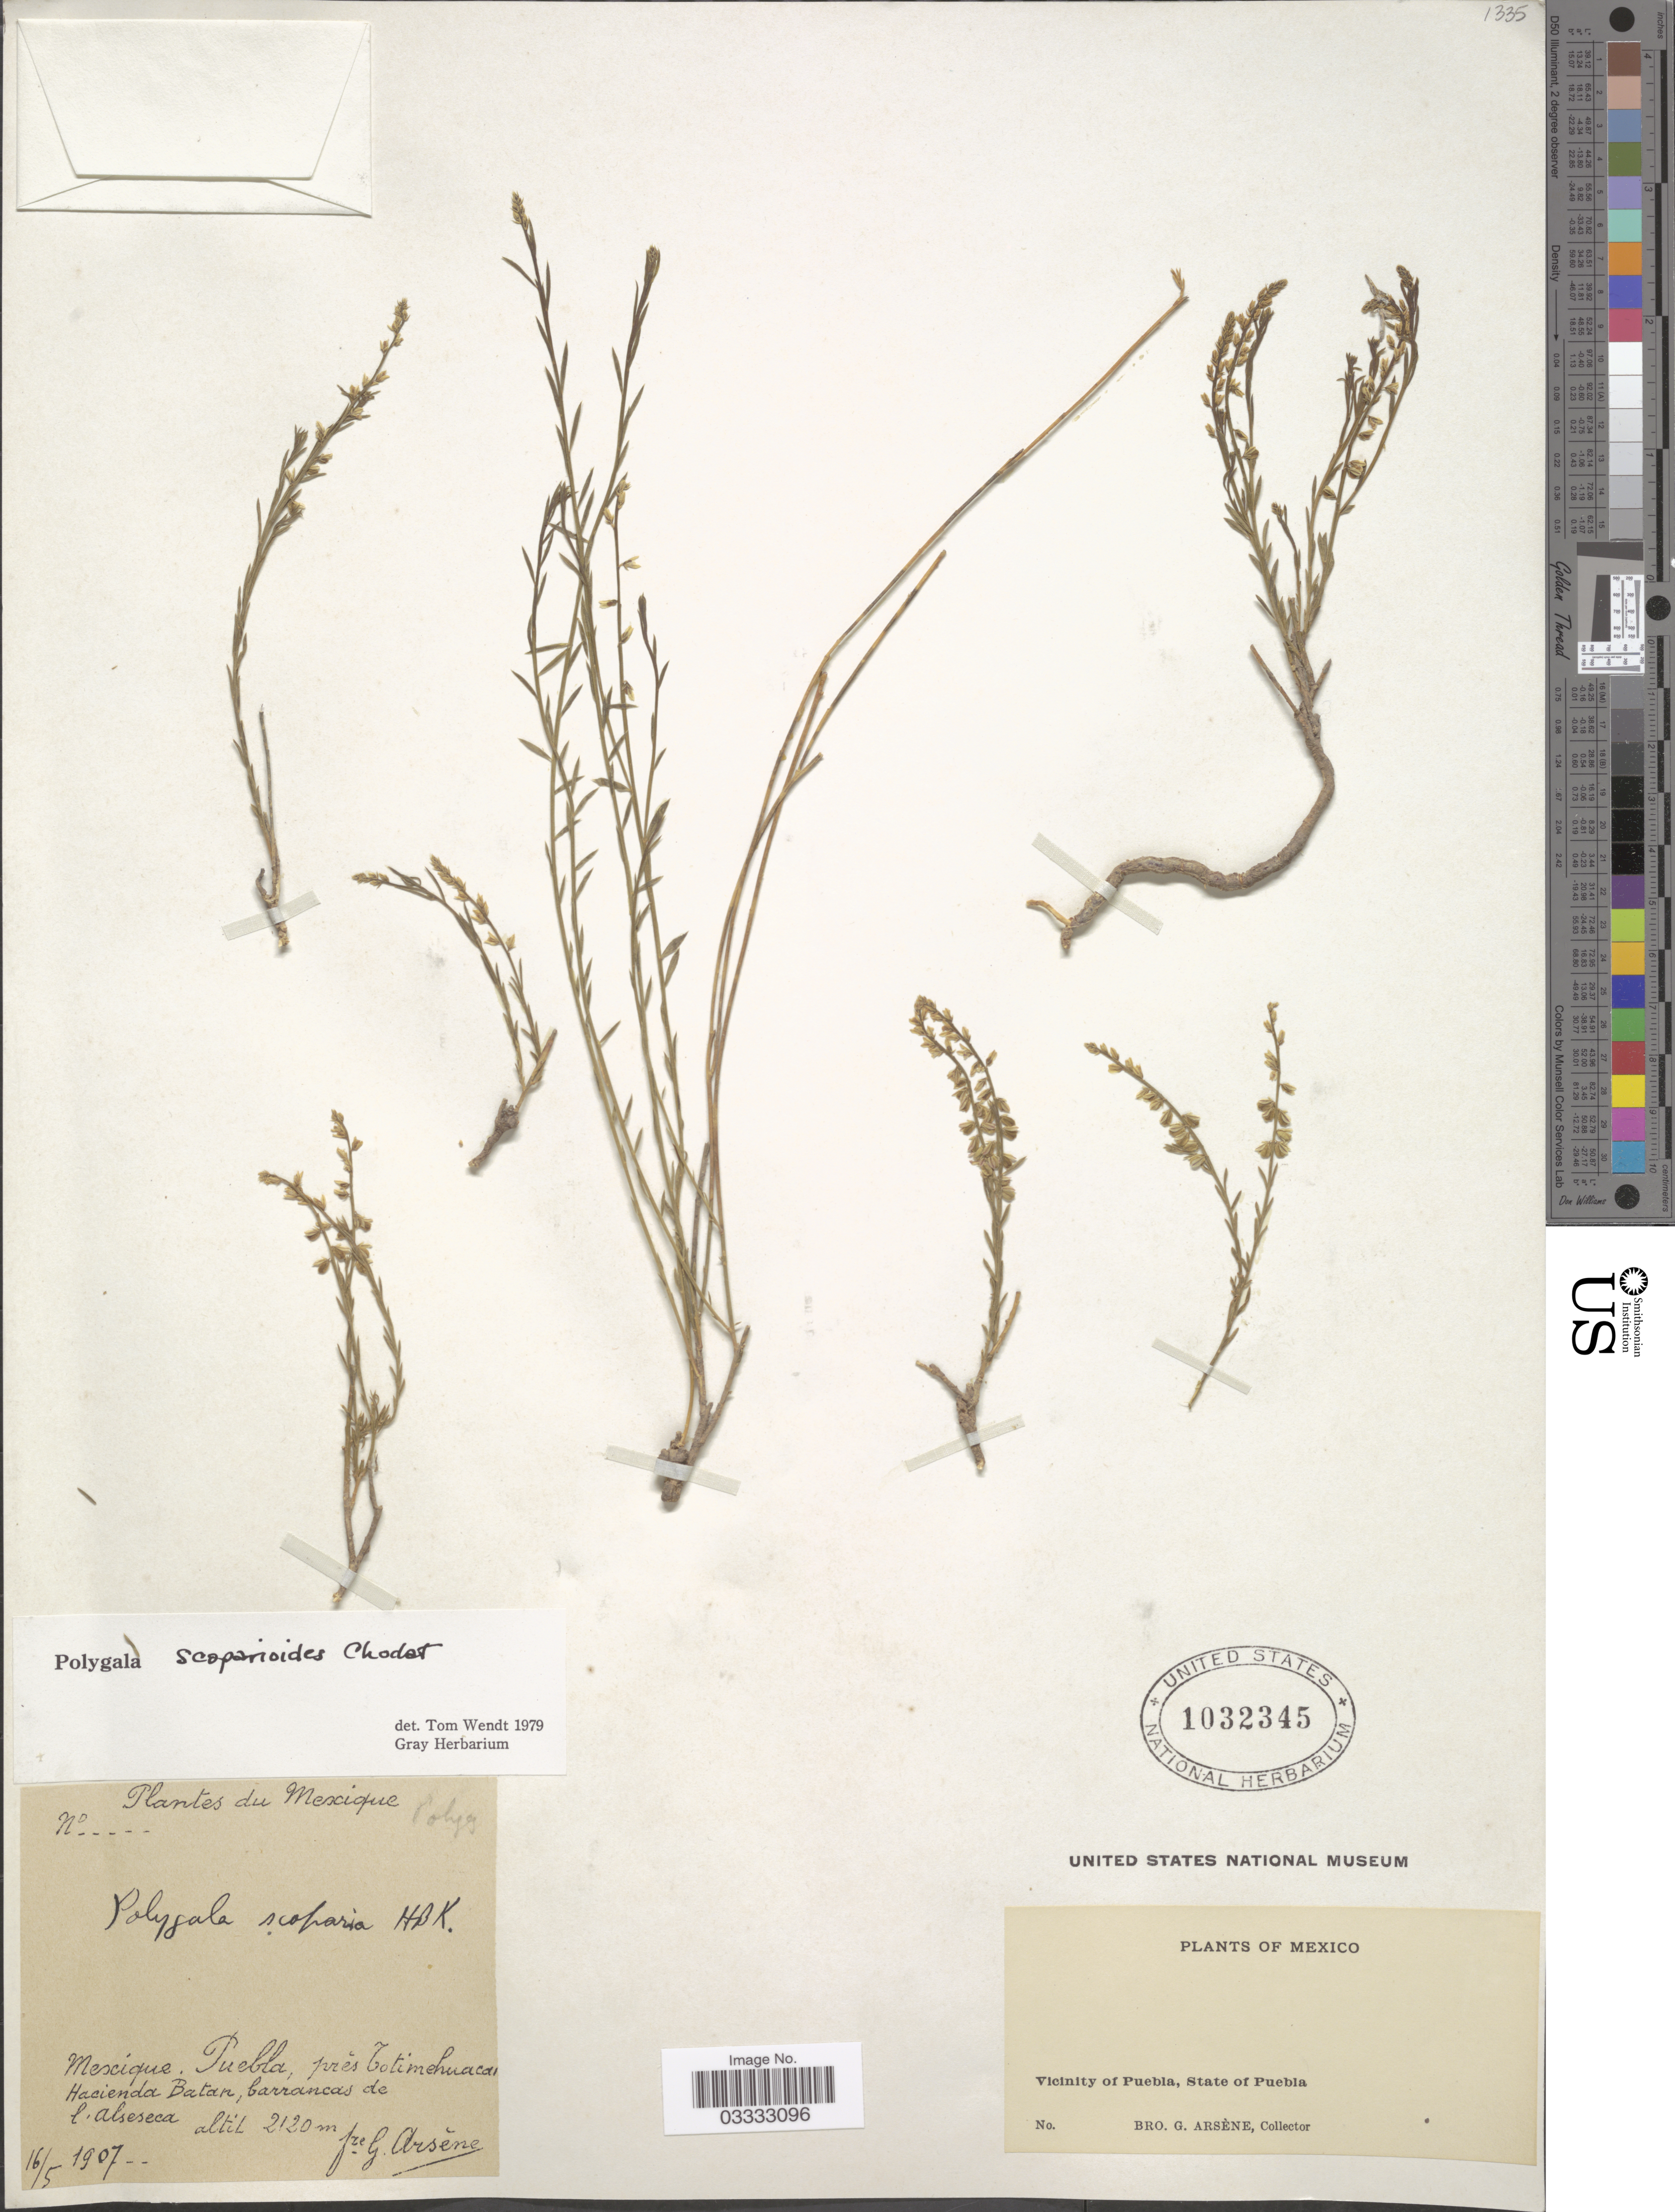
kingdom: Plantae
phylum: Tracheophyta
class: Magnoliopsida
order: Fabales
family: Polygalaceae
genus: Polygala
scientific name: Polygala scoparioides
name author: Chodat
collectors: Bro. G. Arsène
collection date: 1907-05-16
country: Mexico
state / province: Puebla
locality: Prés Cotimehuacan, Hacienda Batan, barrancas de l'Alseseca. Vicinity of Puebla.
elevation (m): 2120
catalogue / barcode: US 1032345